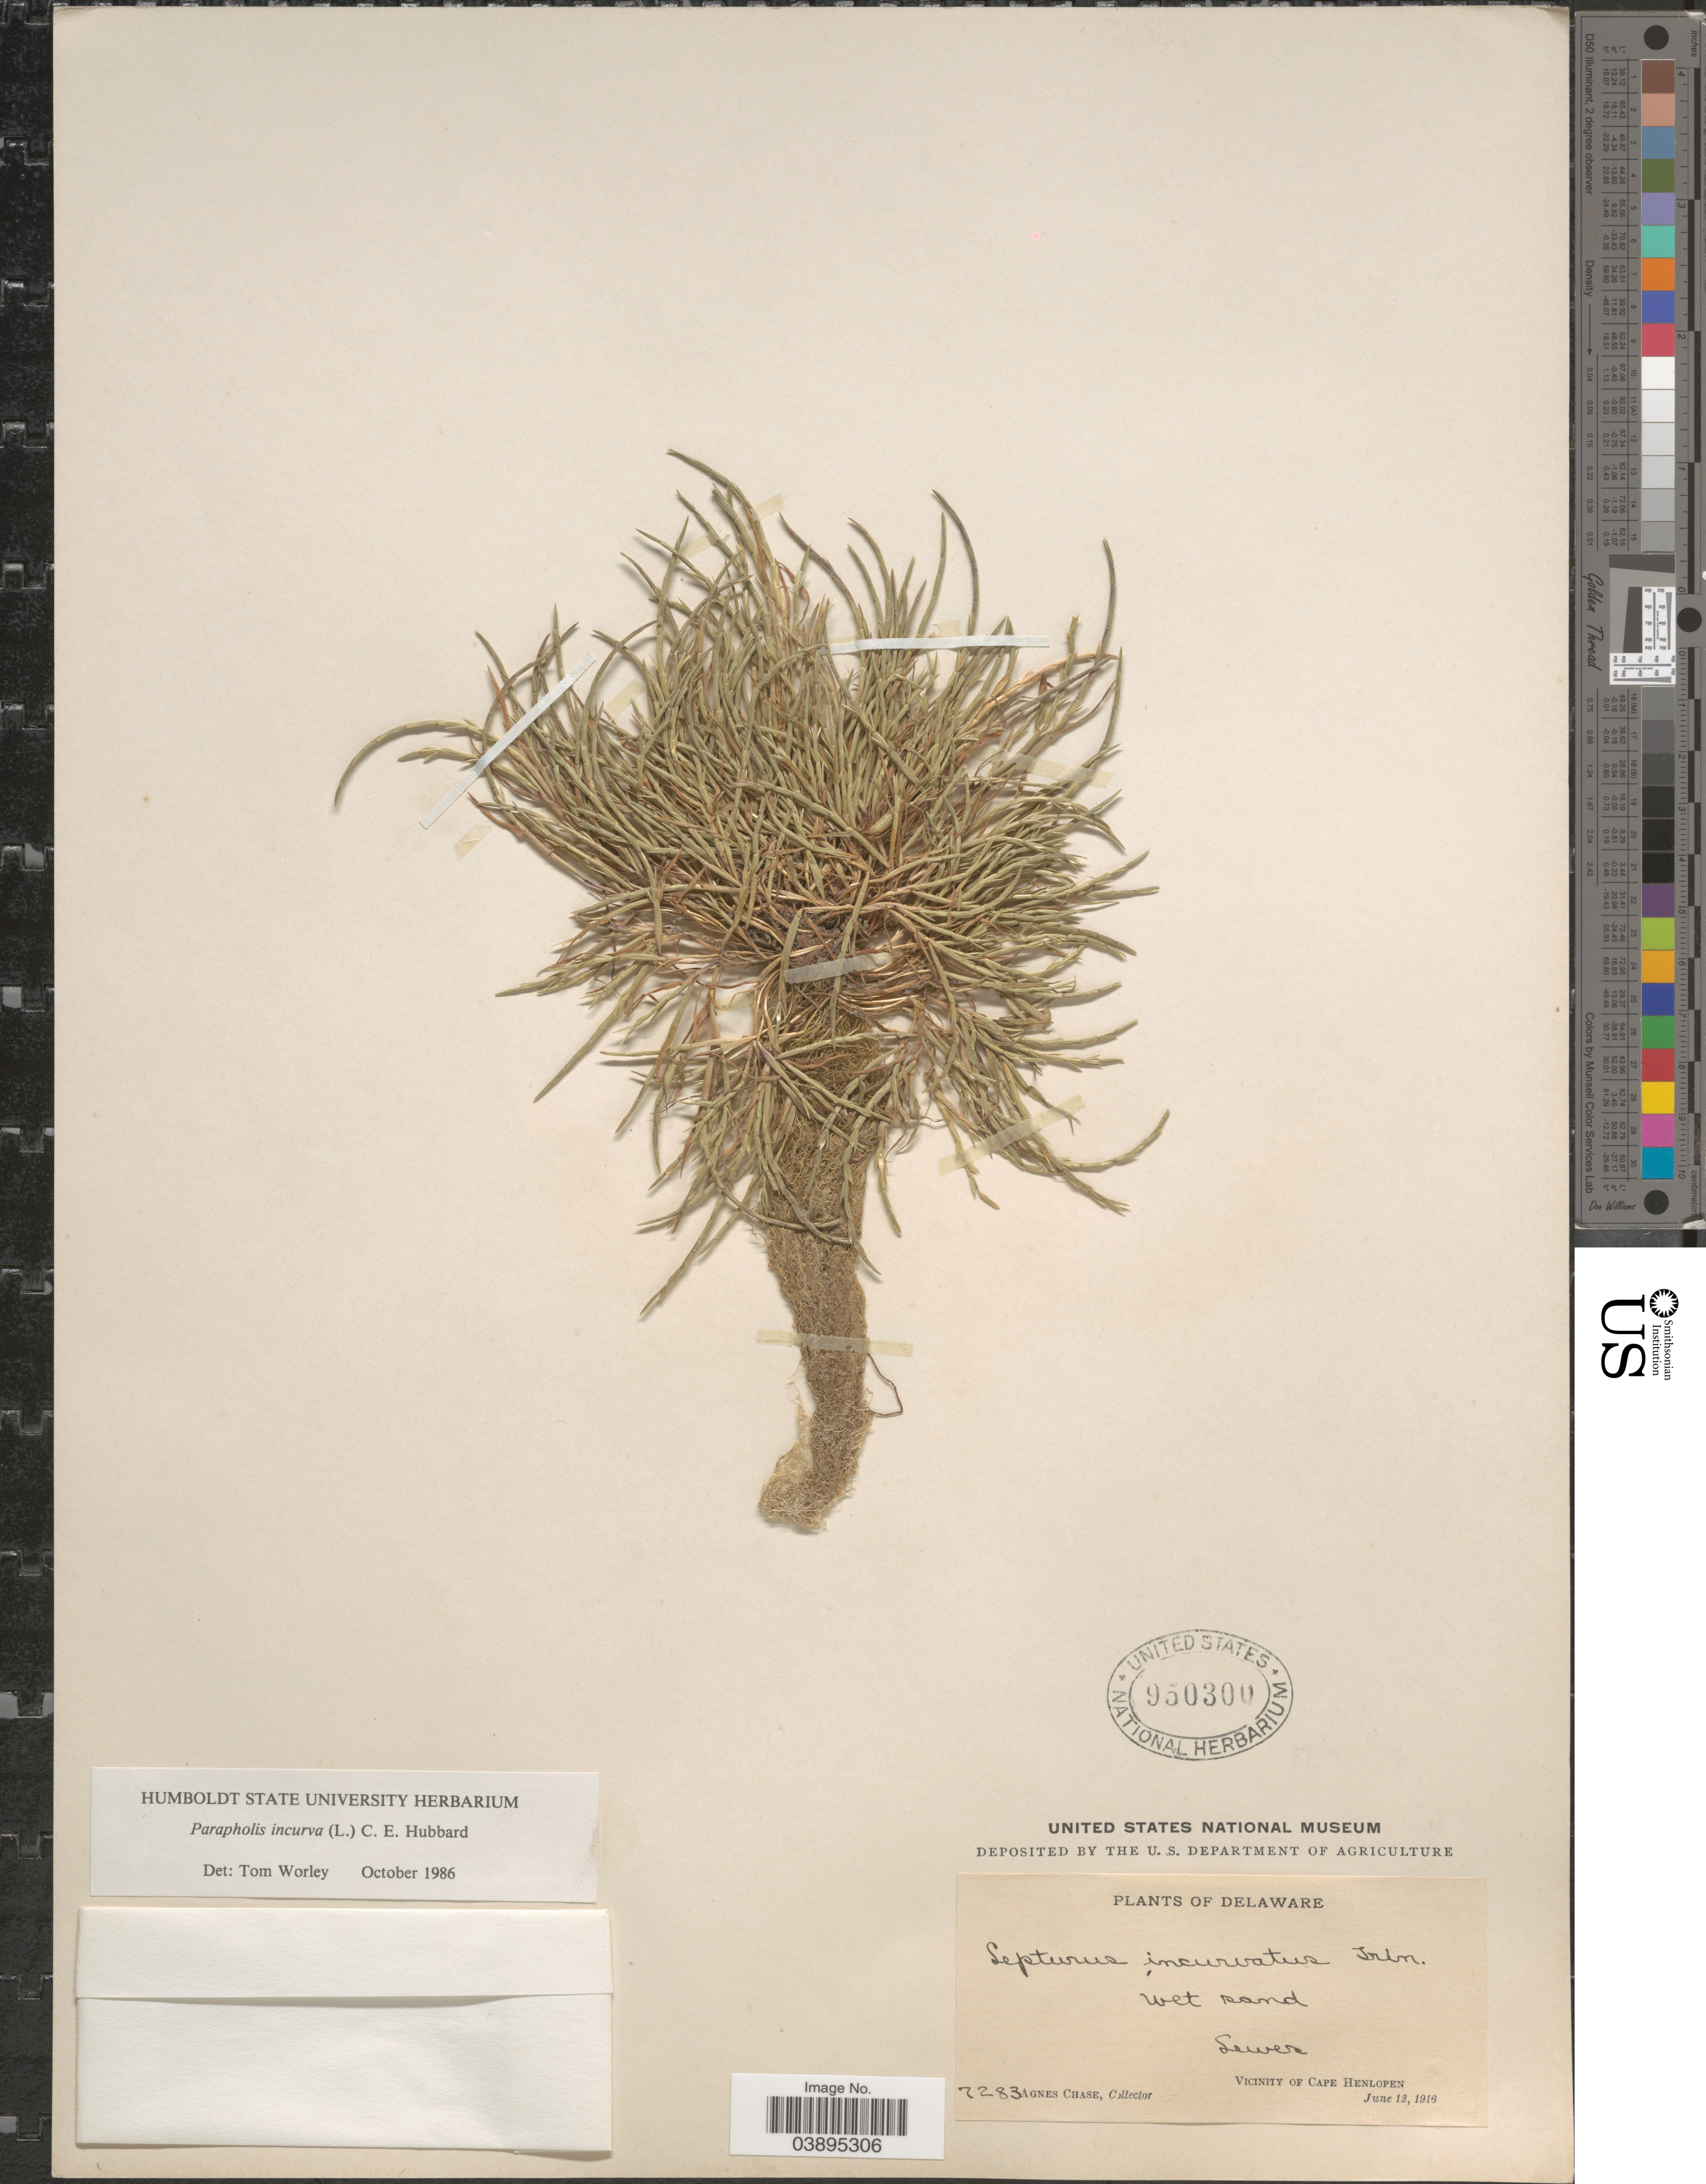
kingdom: Plantae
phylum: Tracheophyta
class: Liliopsida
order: Poales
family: Poaceae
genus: Parapholis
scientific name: Parapholis incurva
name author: (L.) C.E. Hubb.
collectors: A. Chase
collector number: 7283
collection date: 1916-06-12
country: United States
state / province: Delaware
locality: Lewes. Vicinity of Cape Henlopen.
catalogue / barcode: US 950300